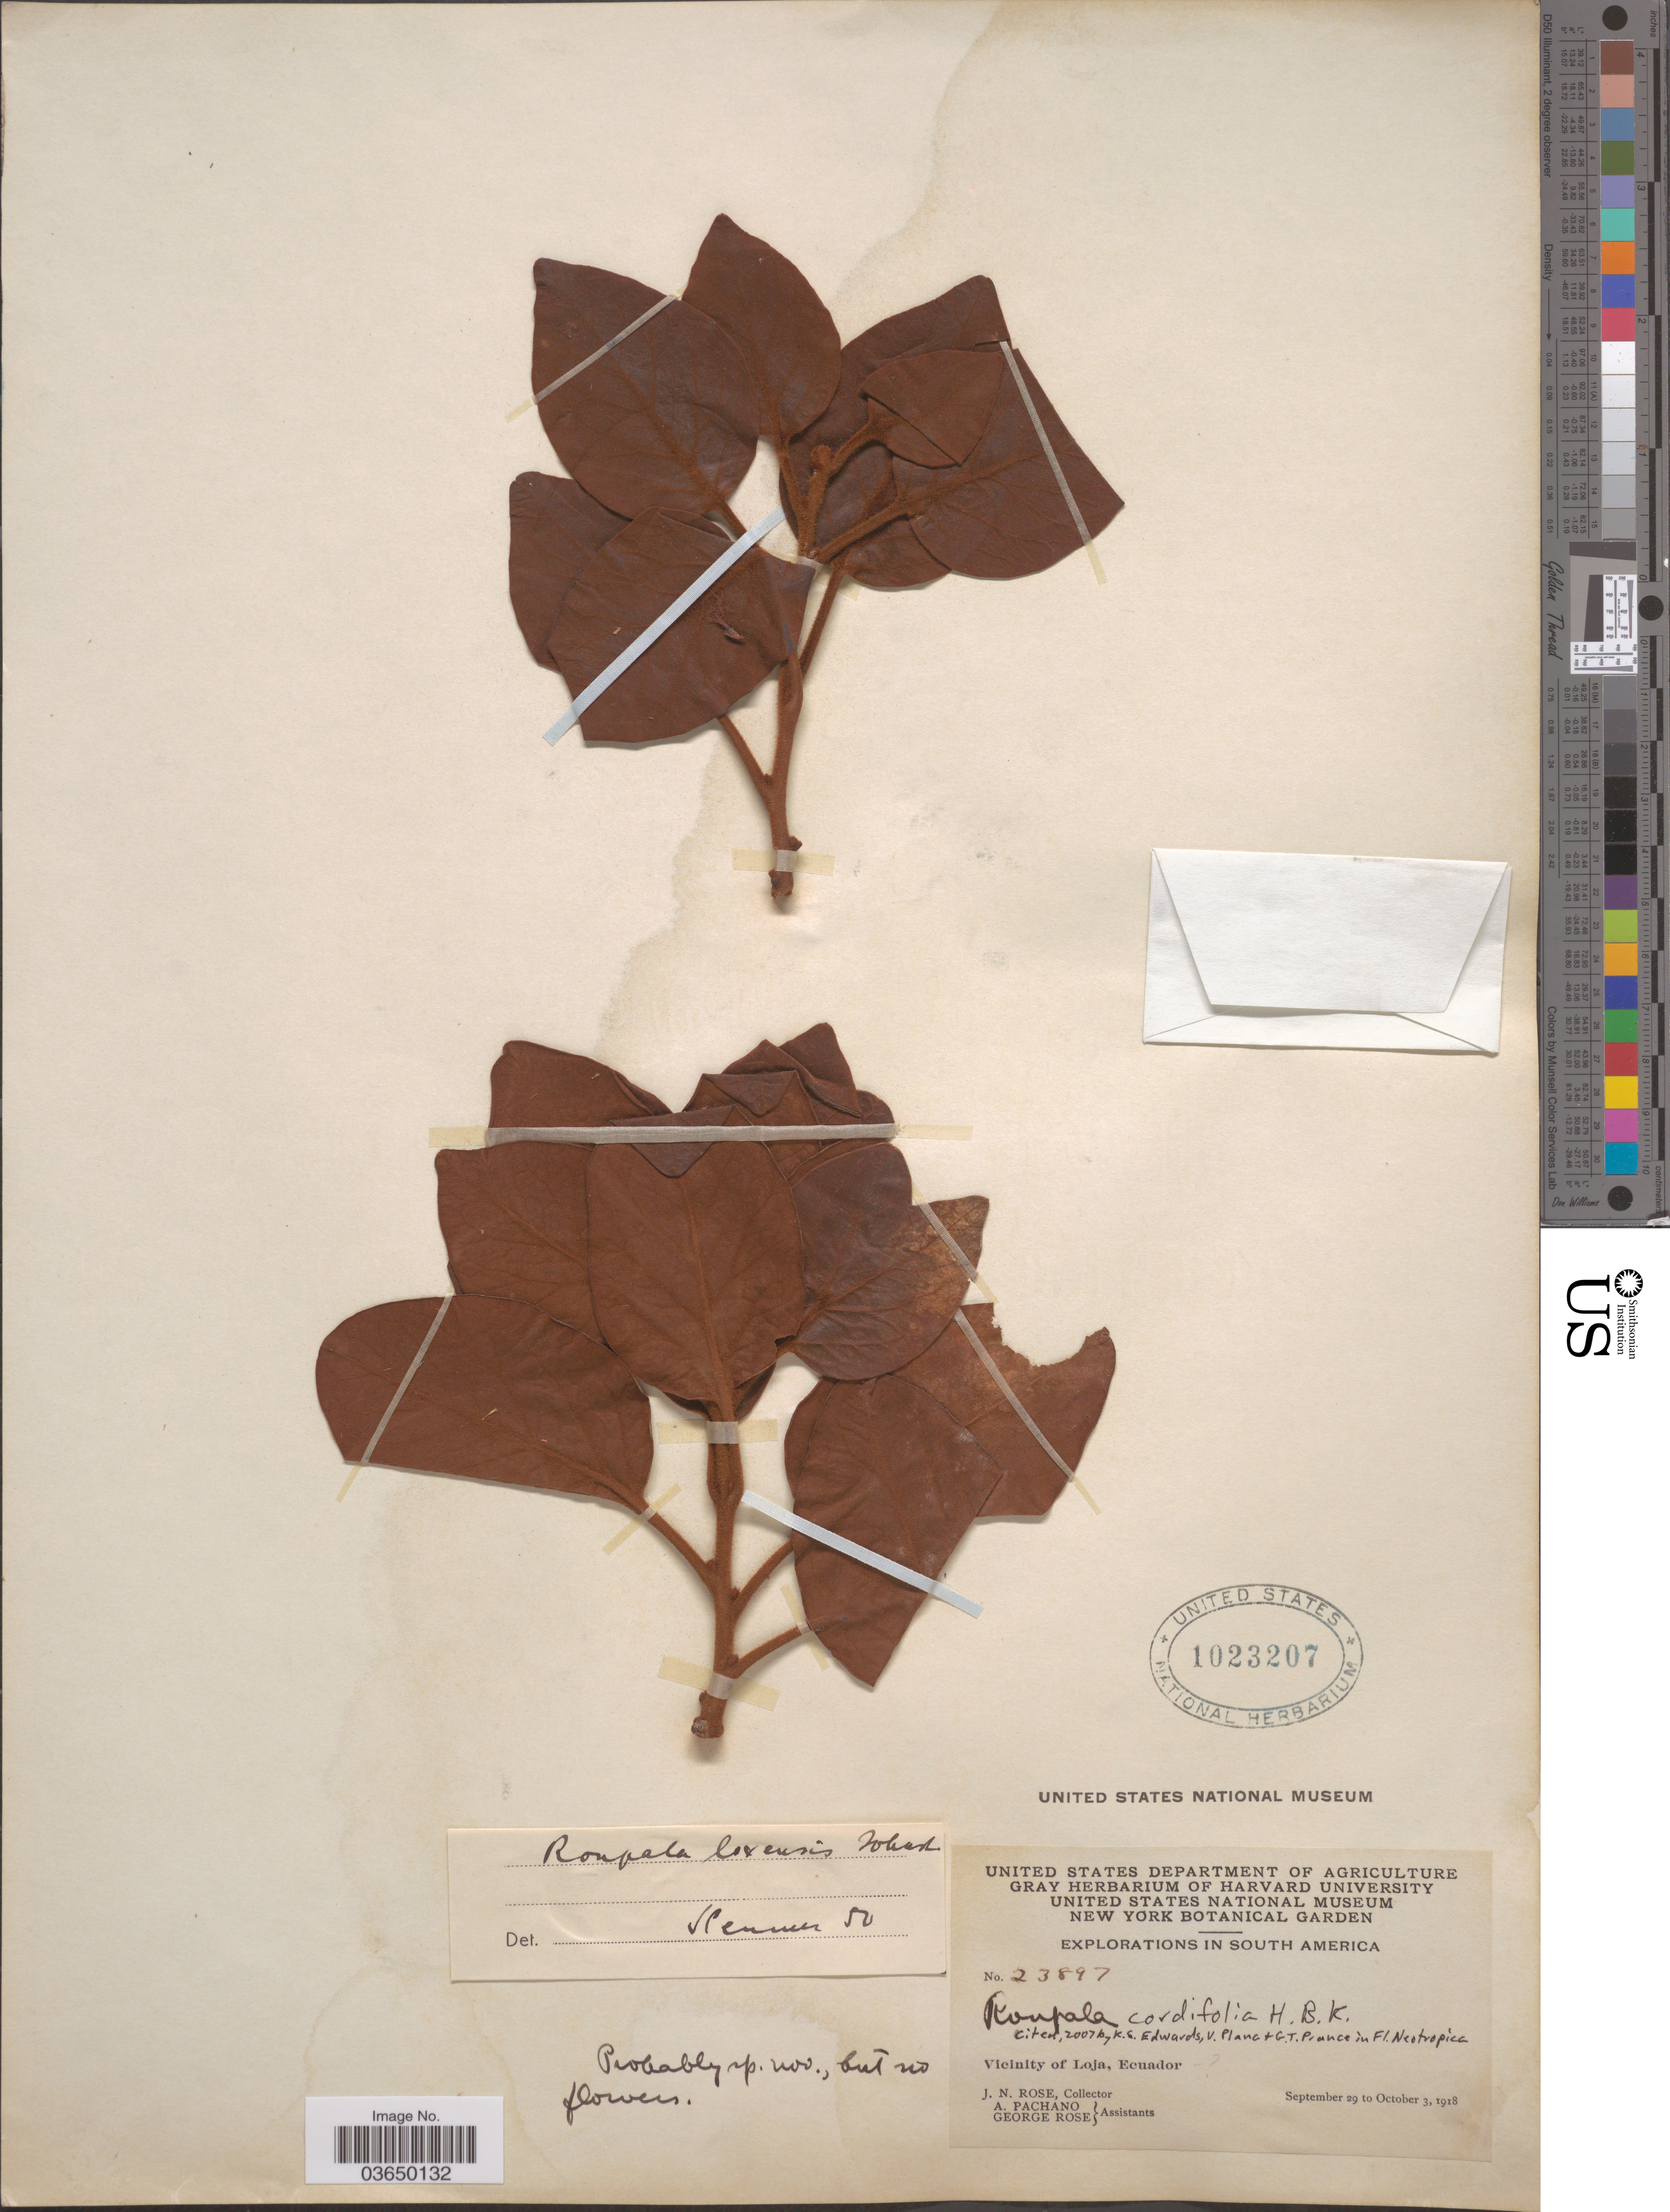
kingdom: Plantae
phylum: Tracheophyta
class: Magnoliopsida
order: Proteales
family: Proteaceae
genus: Roupala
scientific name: Roupala cordifolia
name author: Kunth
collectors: J. N. Rose, A. Pachano & G. Rose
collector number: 23897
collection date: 1918-09-29/1918-10-03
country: Ecuador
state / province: Loja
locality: Vicinity of Loja.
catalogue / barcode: US 1023207